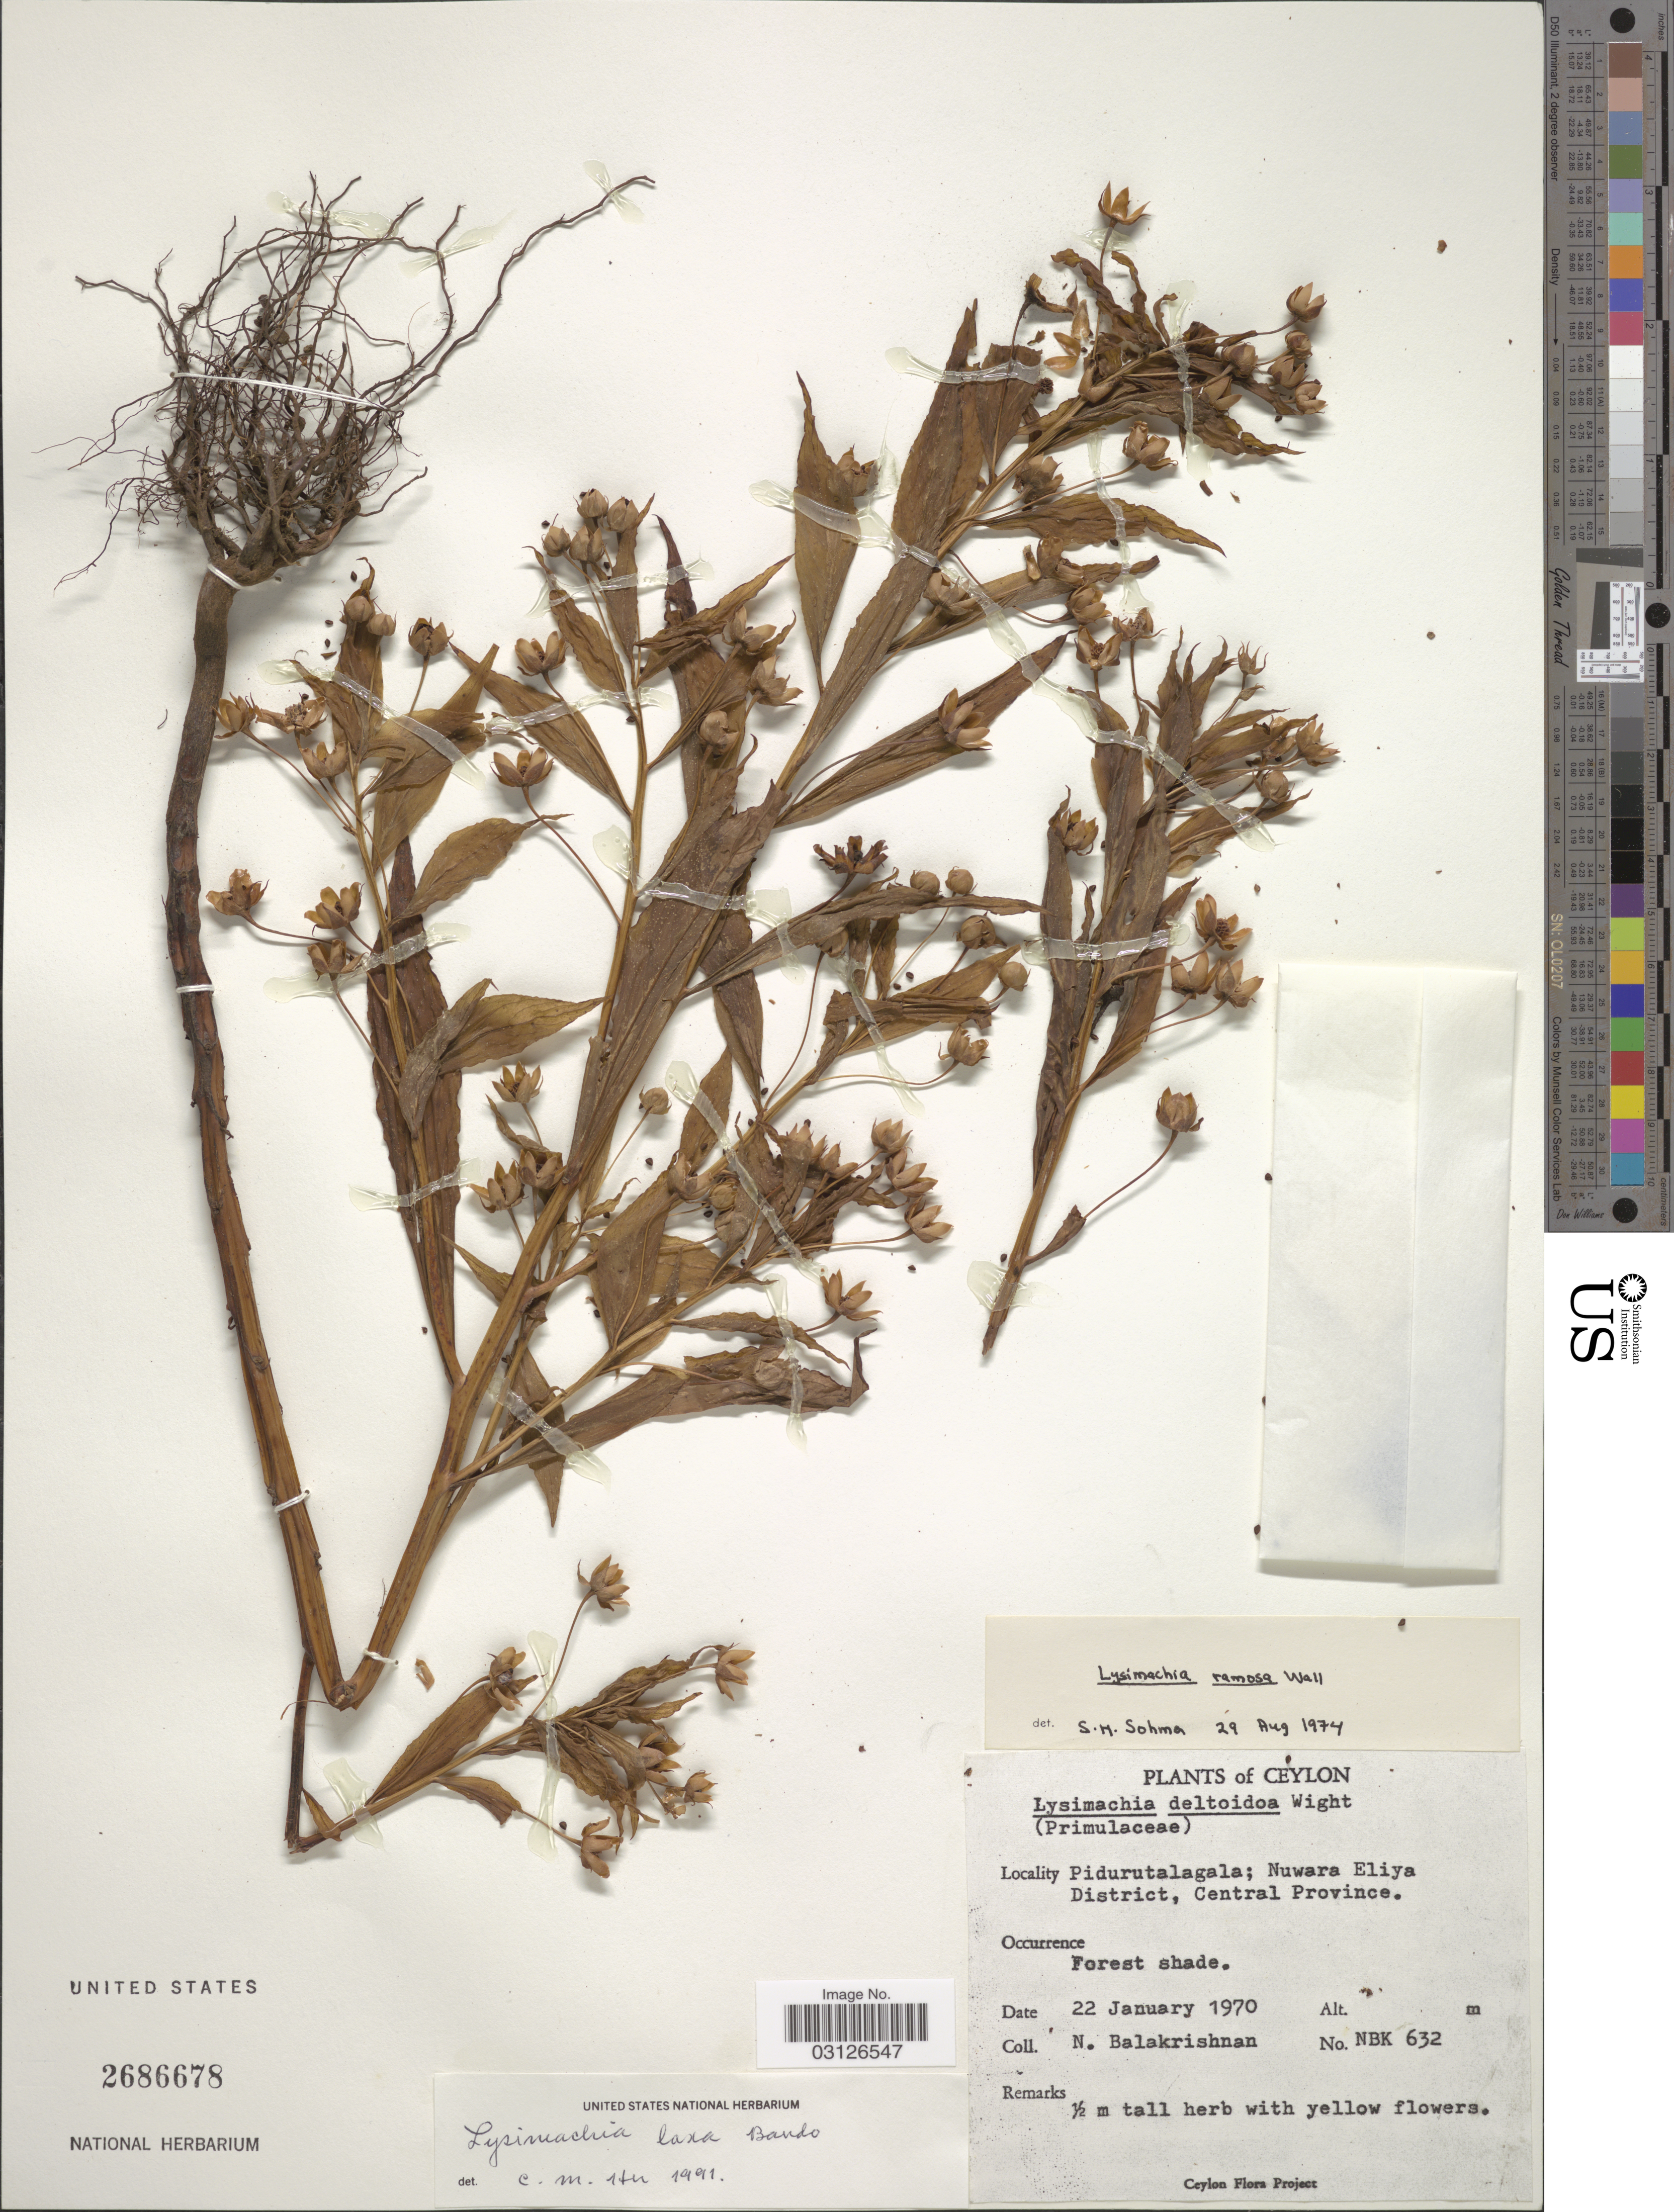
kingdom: Plantae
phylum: Tracheophyta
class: Magnoliopsida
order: Ericales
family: Primulaceae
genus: Lysimachia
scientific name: Lysimachia laxa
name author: Baudo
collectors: N. Balakrishnan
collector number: NBK 632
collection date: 1970-01-22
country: Sri Lanka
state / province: Central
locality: Ceylon. Pidurutalagala; Nuwara Eliya District.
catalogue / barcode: US 2686678